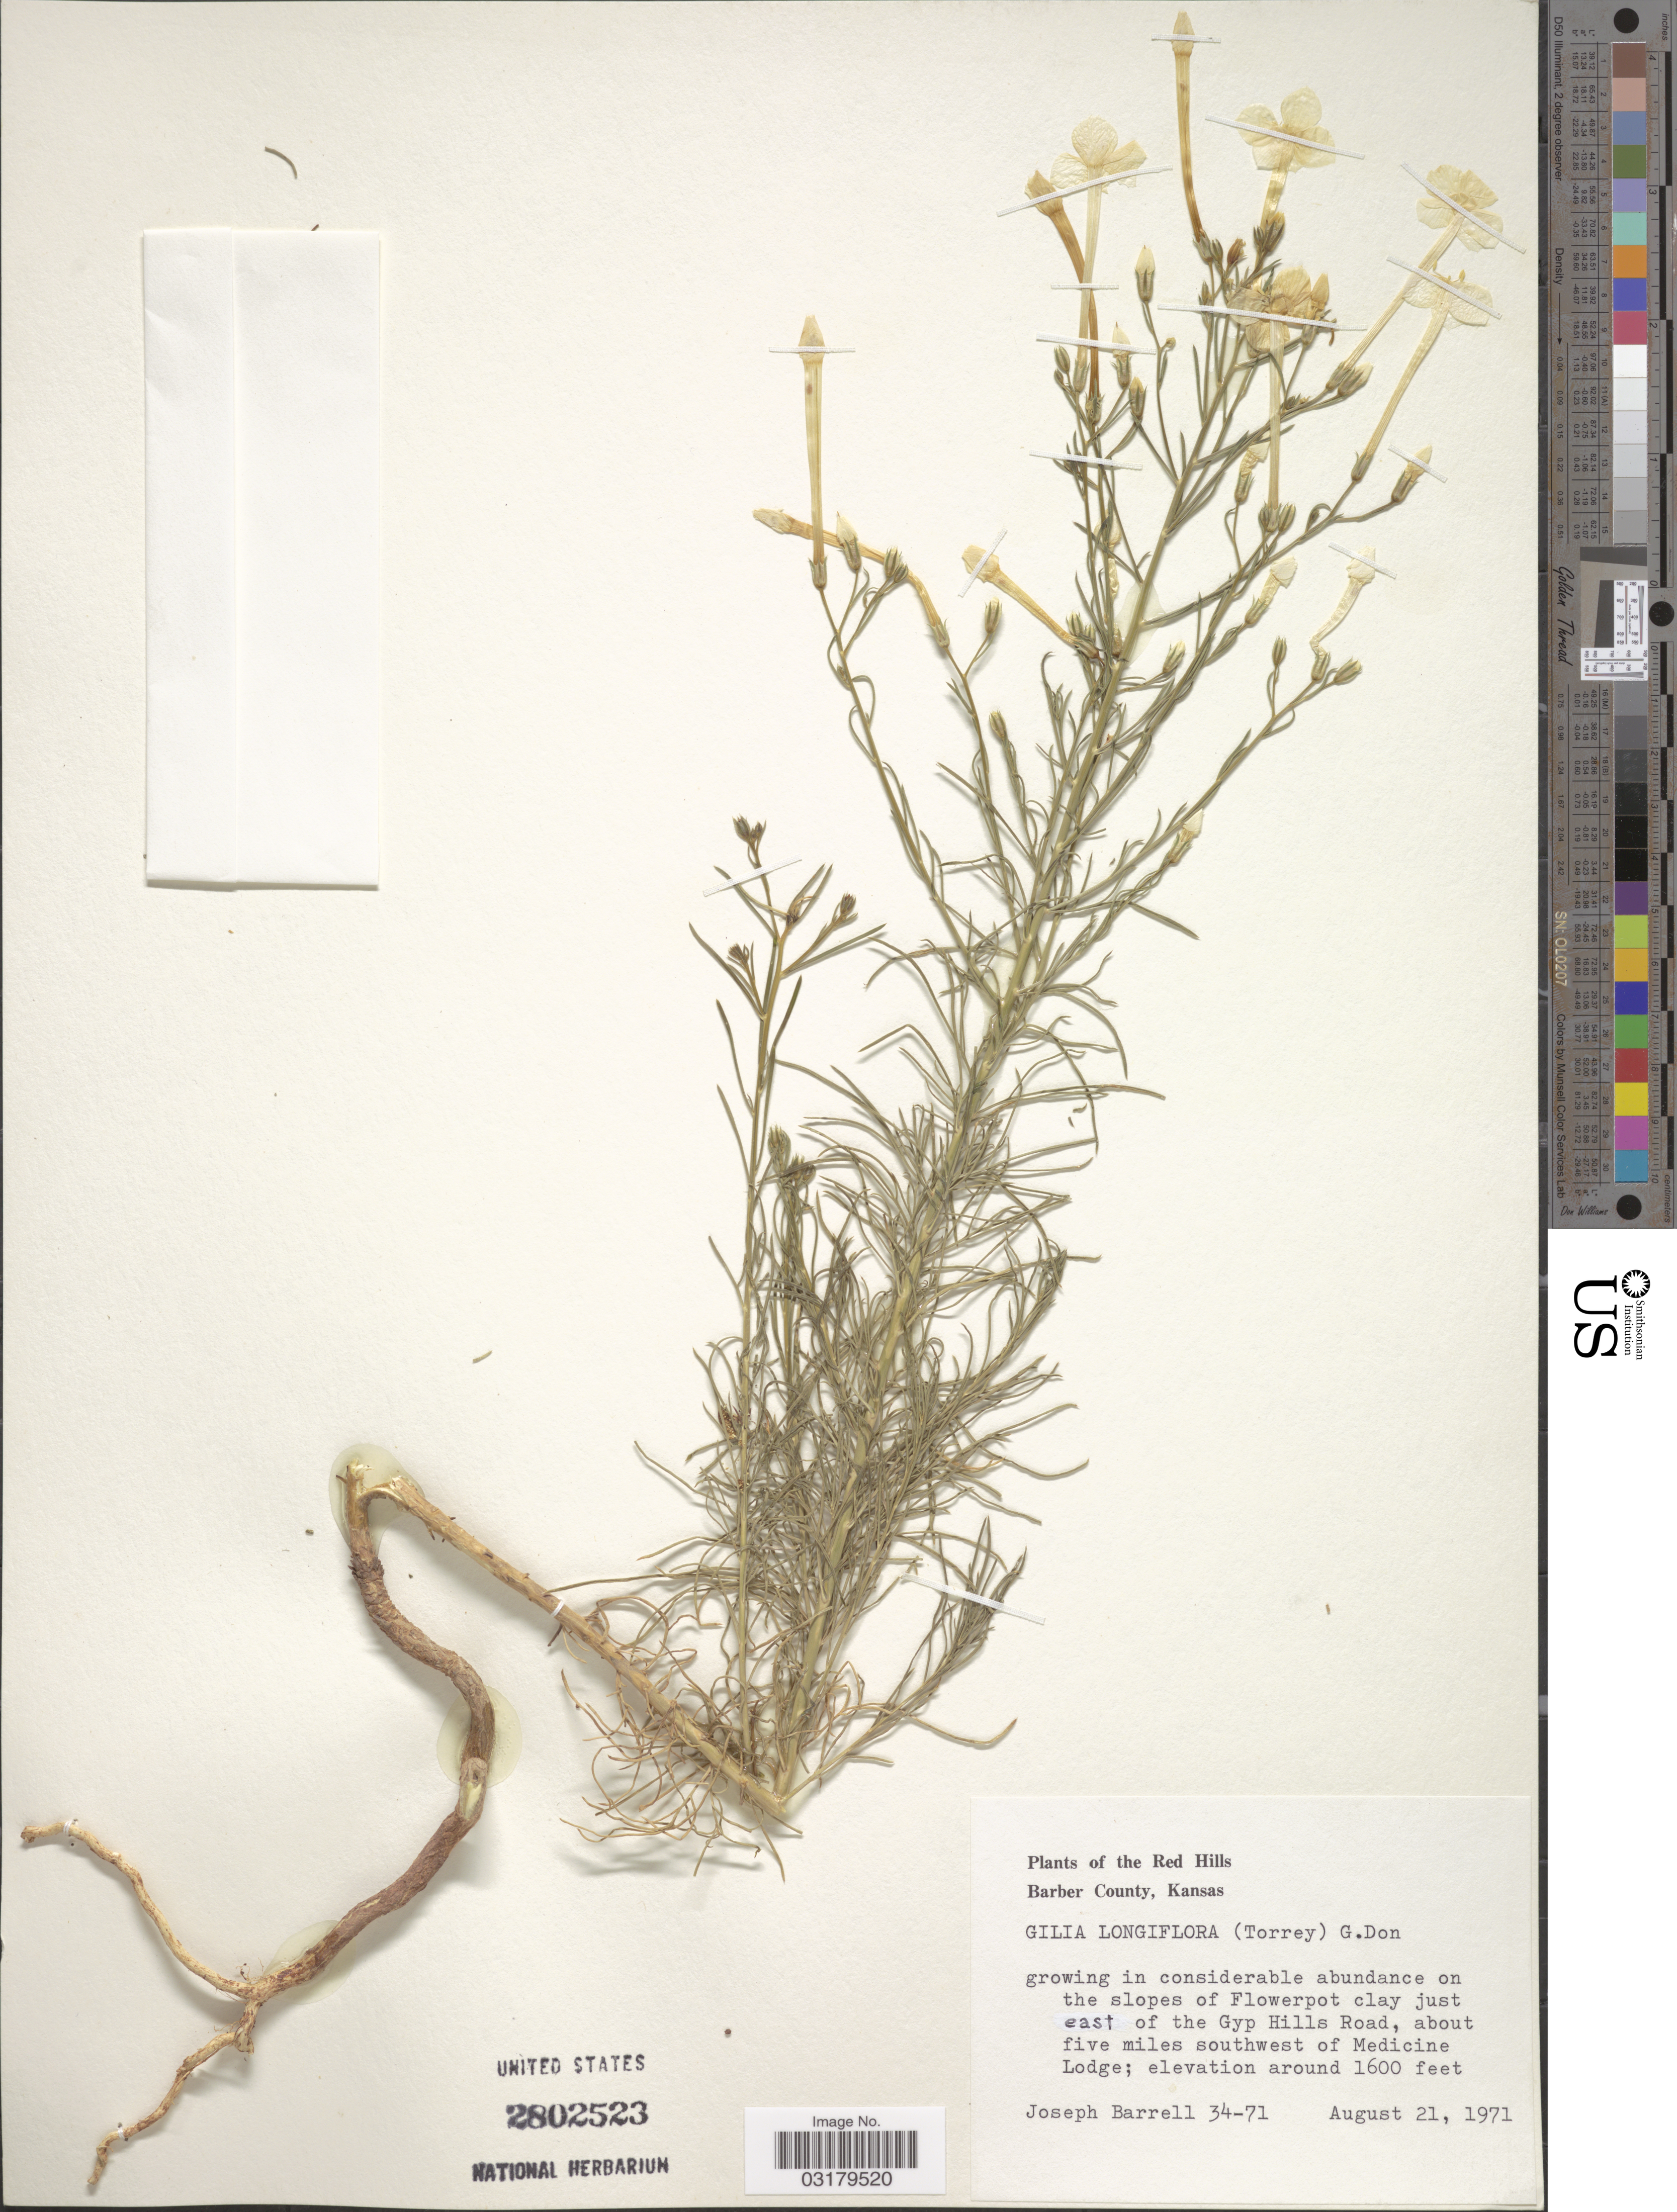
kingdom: Plantae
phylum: Tracheophyta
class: Magnoliopsida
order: Ericales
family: Polemoniaceae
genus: Ipomopsis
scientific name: Ipomopsis longiflora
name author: (Torr.) V.E. Grant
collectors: J. Barrell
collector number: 34-71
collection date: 1971-08-21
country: United States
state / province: Kansas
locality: The Red Hills. Barber County. Growing in considerable abundance on the slopes of Flowerpot clay just east of the Gyp Hills Road, about five miles southwest of Medicine Lodge.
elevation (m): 488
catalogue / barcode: US 2802523